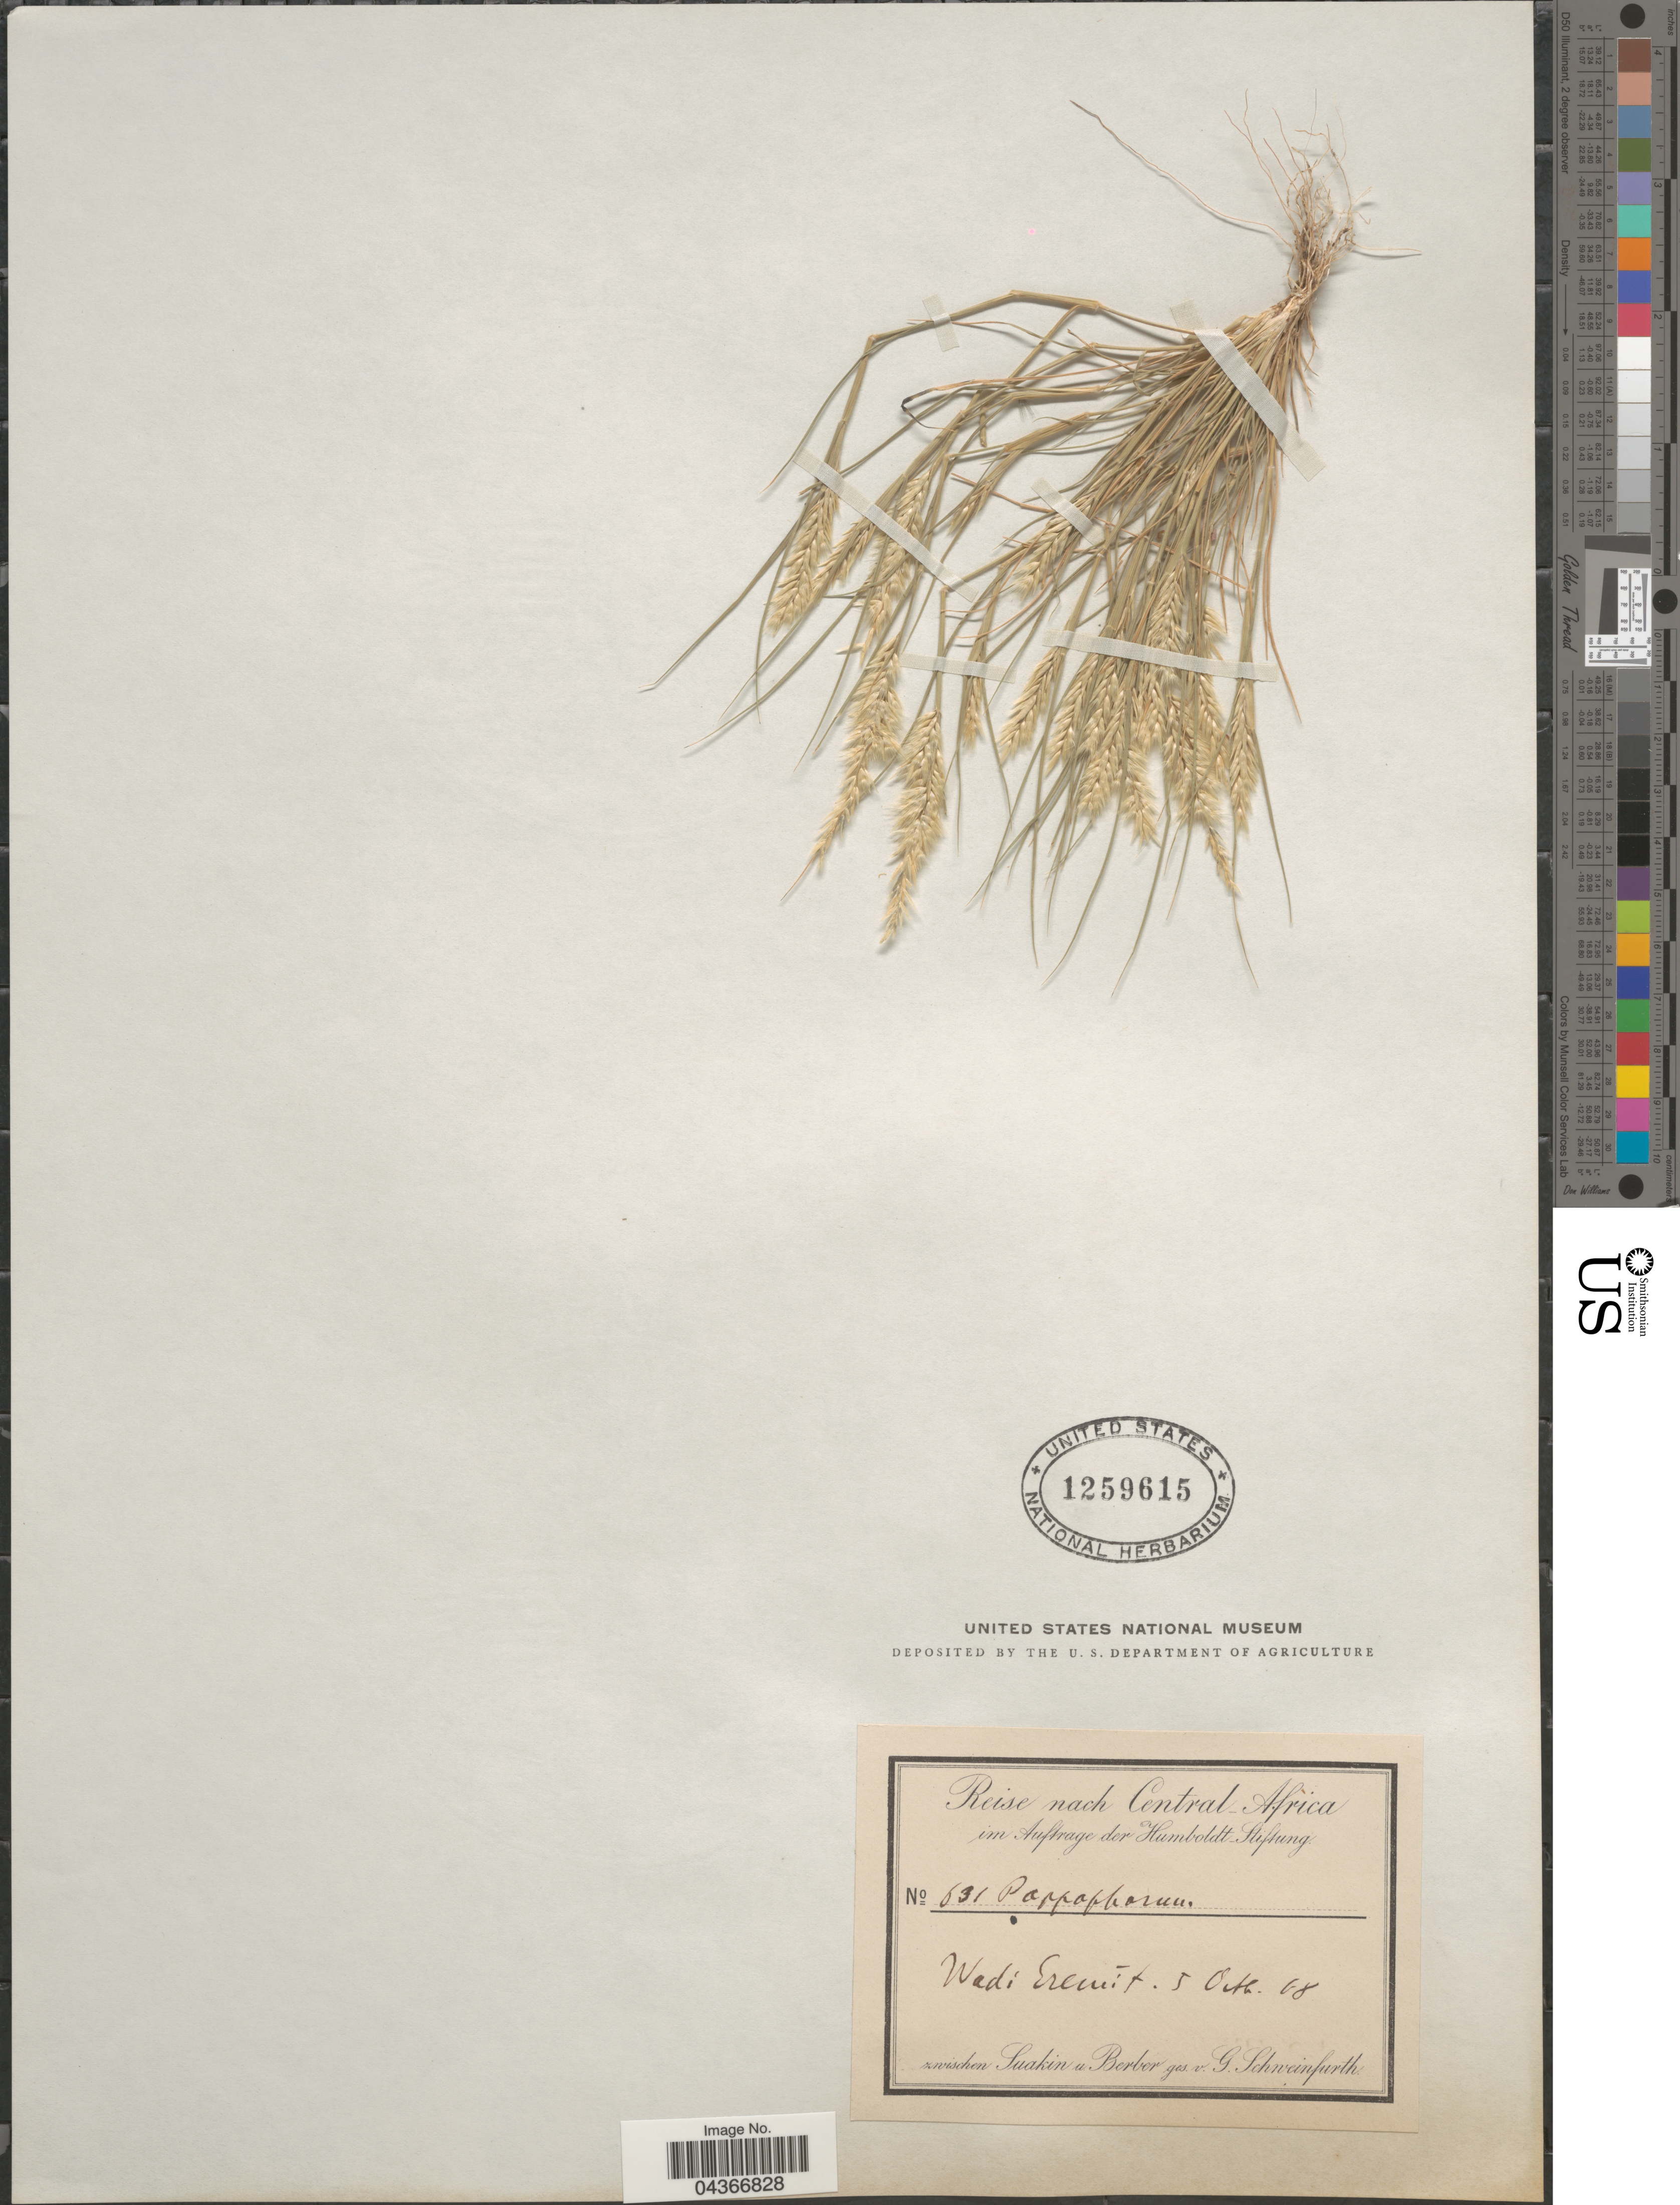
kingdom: Plantae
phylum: Tracheophyta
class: Liliopsida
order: Poales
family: Poaceae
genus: Enneapogon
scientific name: Enneapogon persicus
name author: Boiss.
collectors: G. A. Schweinfurth (herbarium)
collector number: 631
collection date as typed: Transcribed d/m/y: 5/10/68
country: Sudan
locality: Reise nach Central-Africa im Auftrage der Humboldt Stiftung. Wadi Eremit.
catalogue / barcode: US 1259615